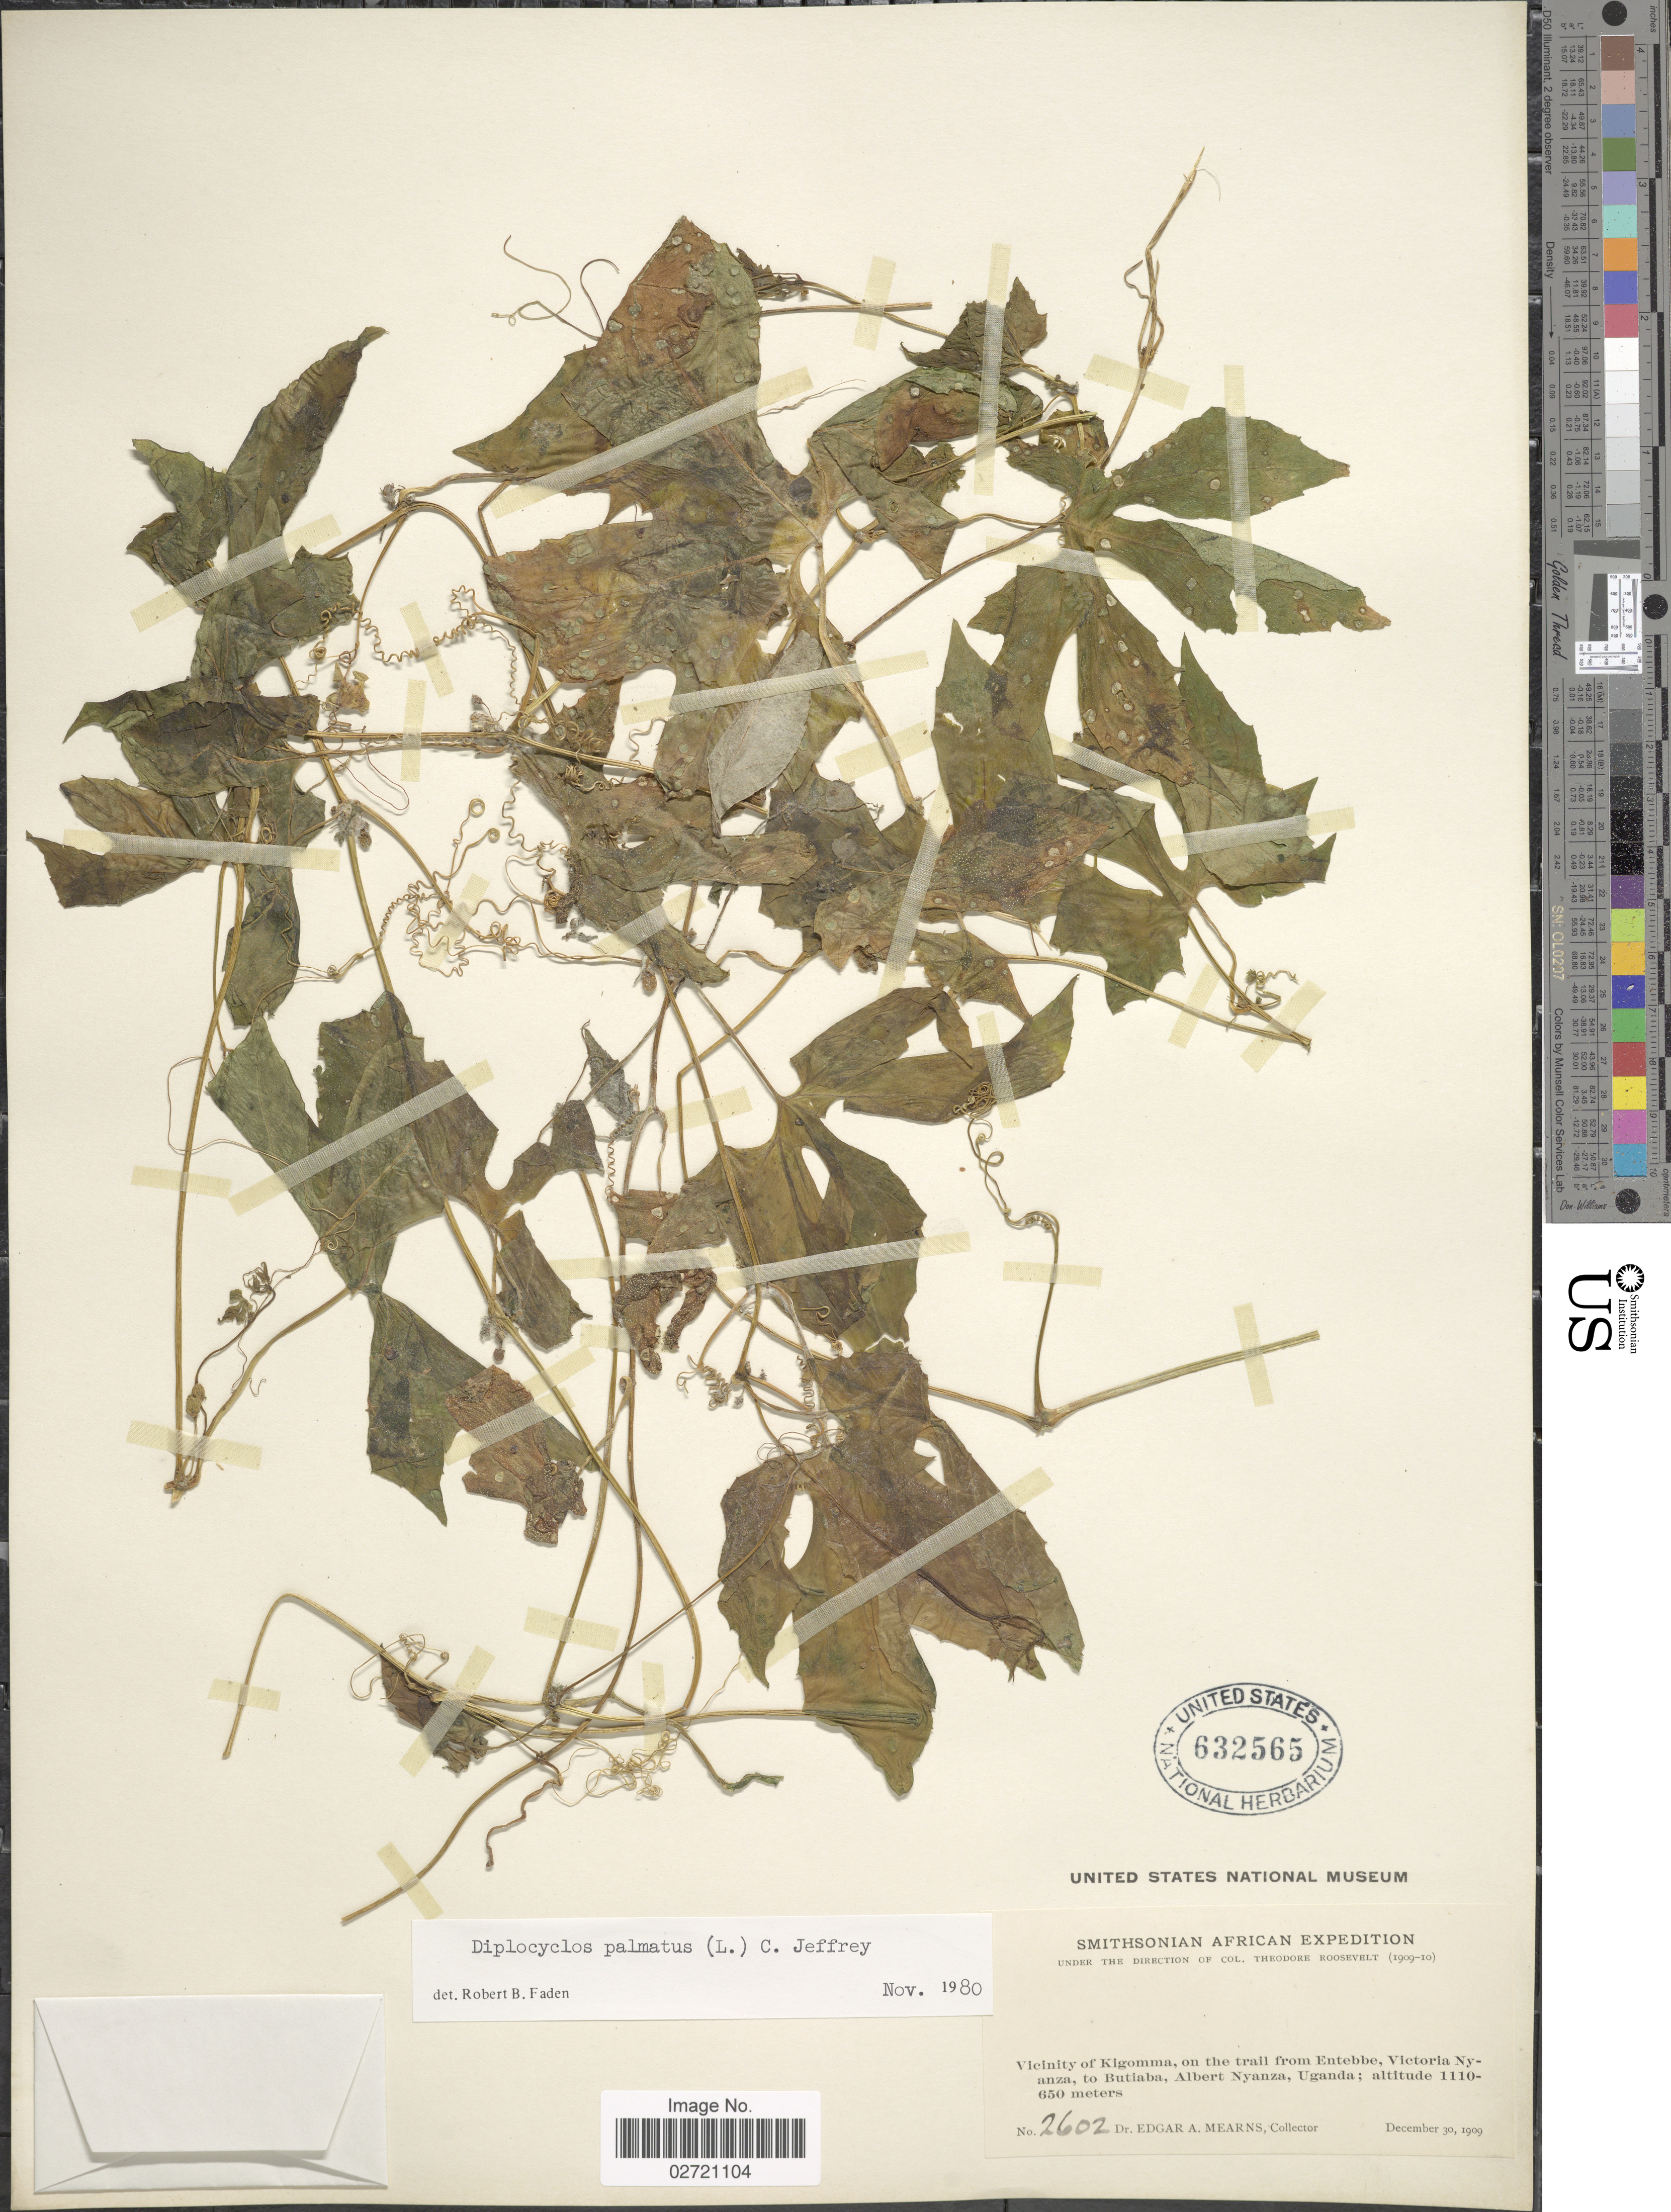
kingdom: Plantae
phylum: Tracheophyta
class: Magnoliopsida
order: Cucurbitales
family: Cucurbitaceae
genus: Diplocyclos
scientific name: Diplocyclos palmatus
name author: (L.) C. Jeffrey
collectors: E. A. Mearns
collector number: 2602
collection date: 1909-12-30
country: Uganda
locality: Vicinity of Kigomma, on the trail from Entebbe, Victoria Nyanza, to Butiaba, Albert Nyanza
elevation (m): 650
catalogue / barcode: US 632565